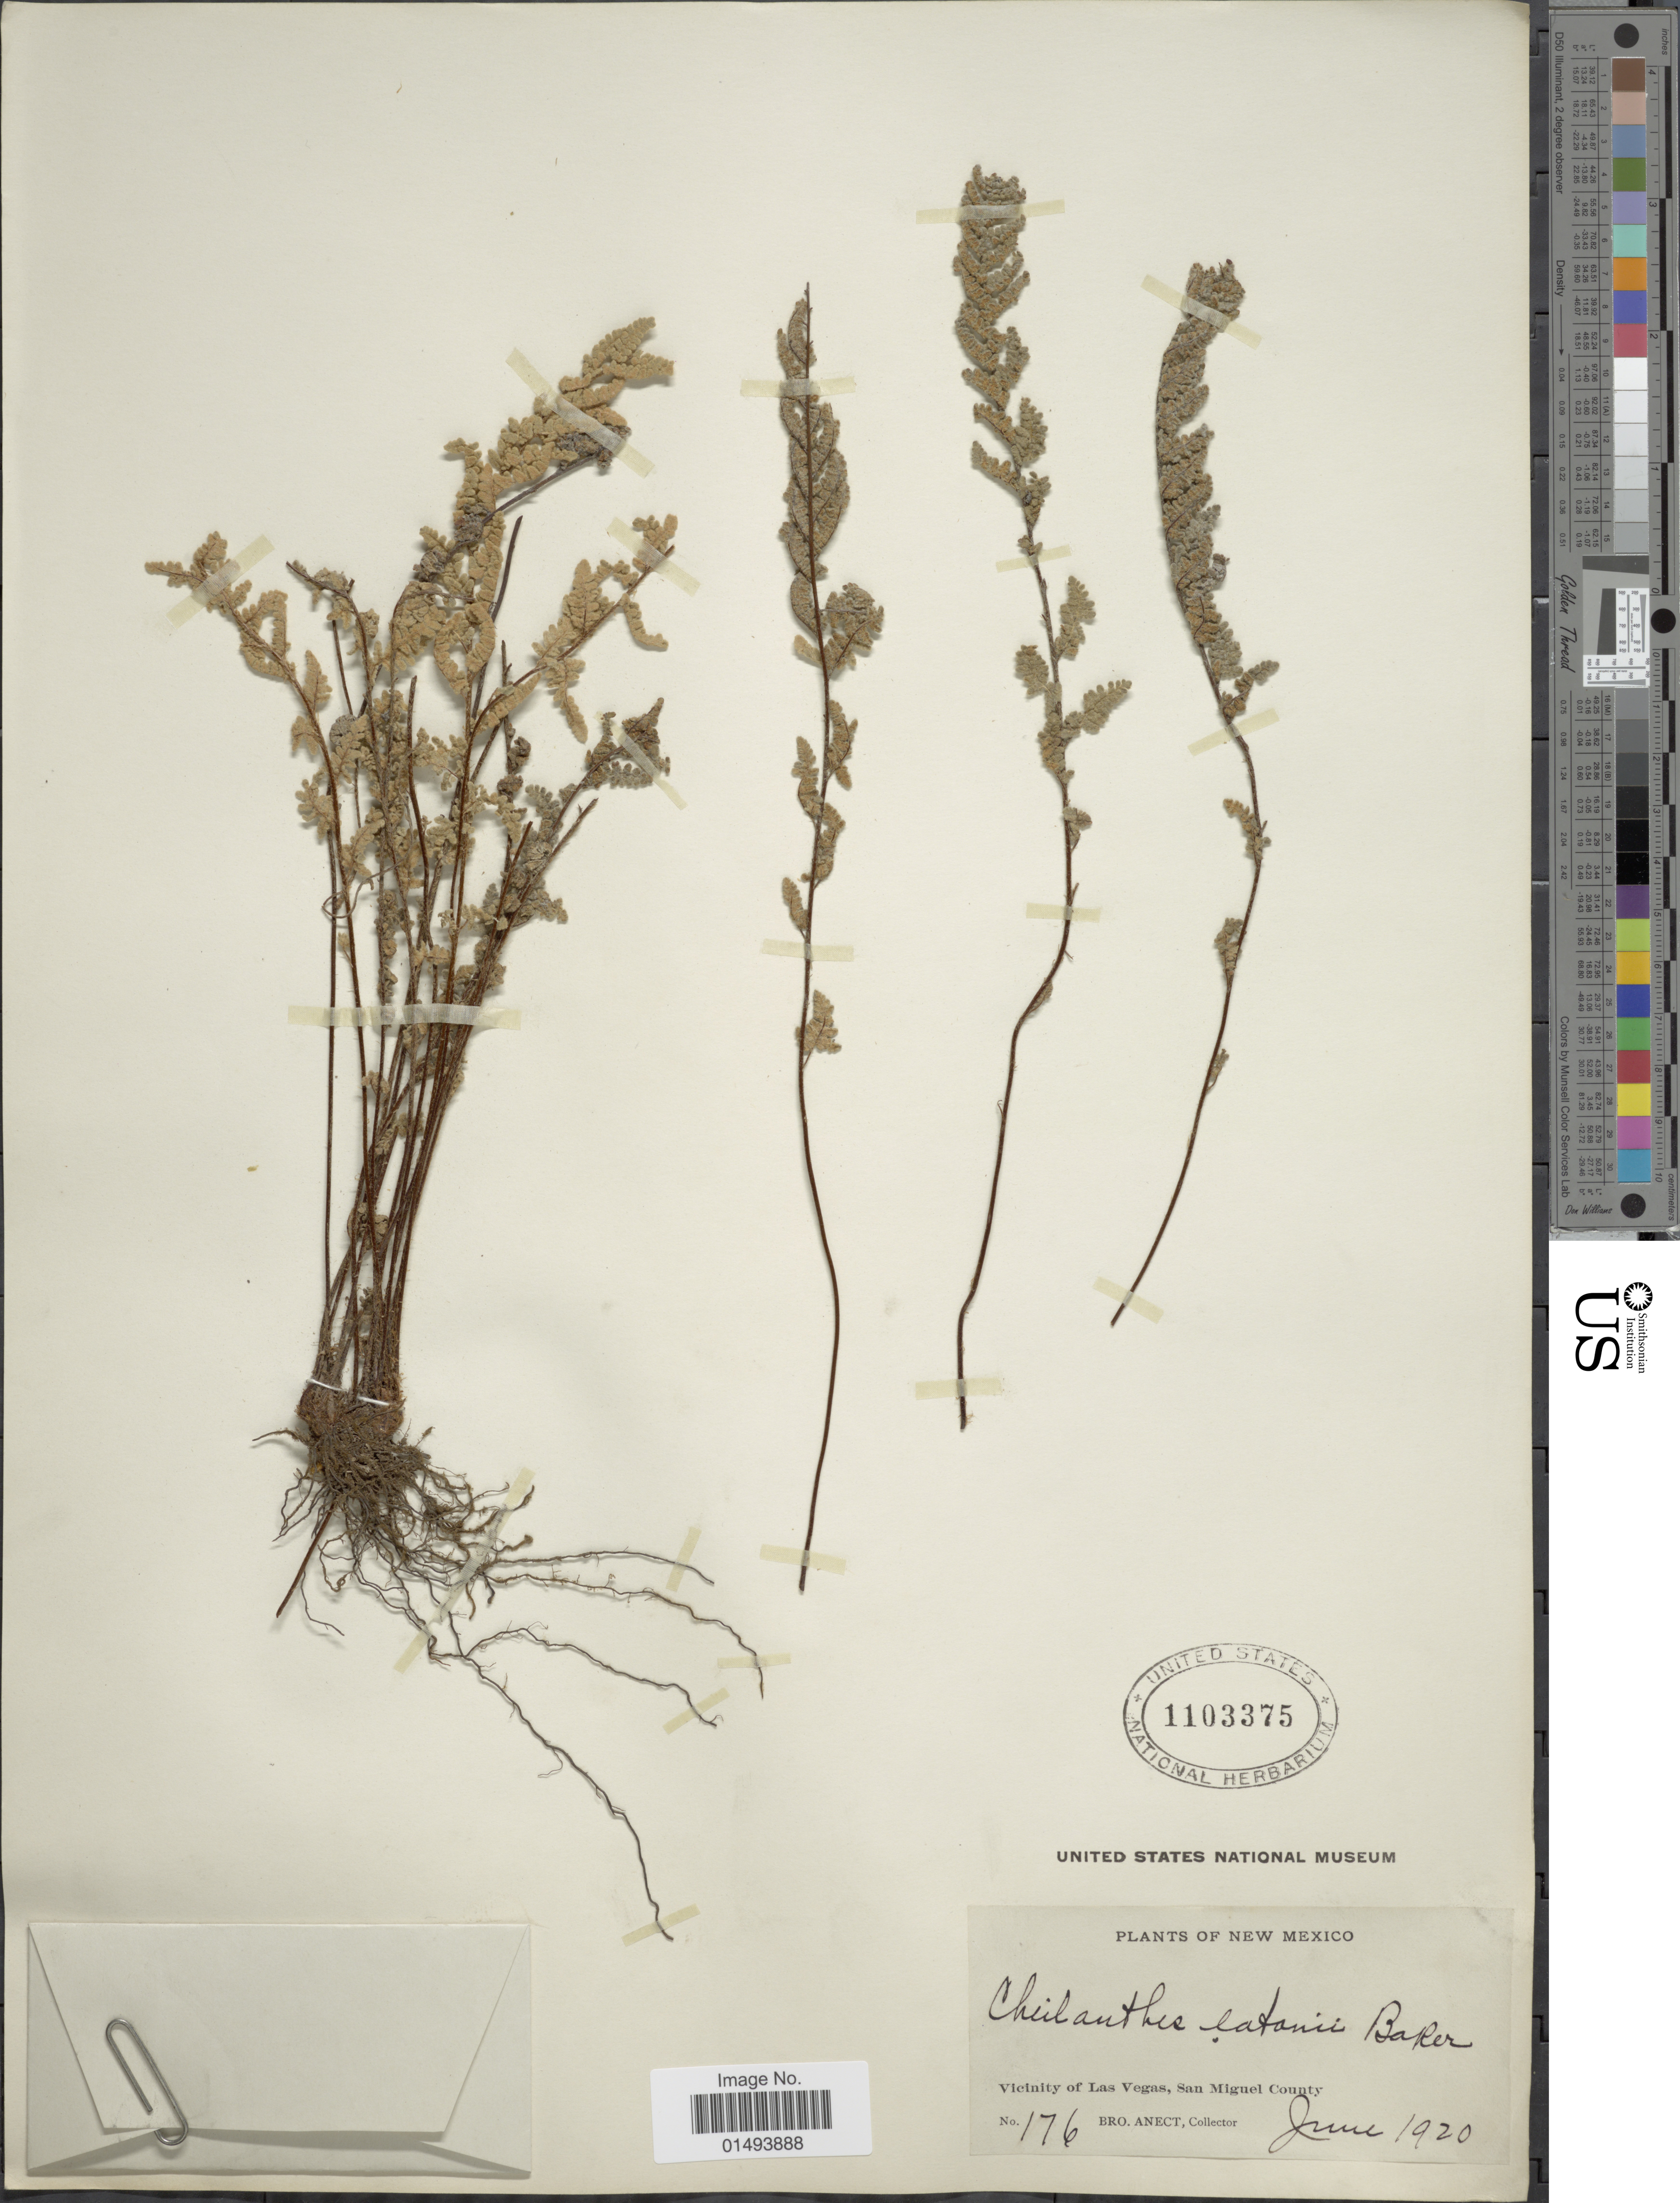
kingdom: Plantae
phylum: Tracheophyta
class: Polypodiopsida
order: Polypodiales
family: Pteridaceae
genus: Myriopteris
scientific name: Myriopteris rufa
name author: Fée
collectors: B. Anect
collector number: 176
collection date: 1920-06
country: United States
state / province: New Mexico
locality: Plants of New Mexico, Vicinity of Las Vegas, San Miguel County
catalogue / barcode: US 1103375